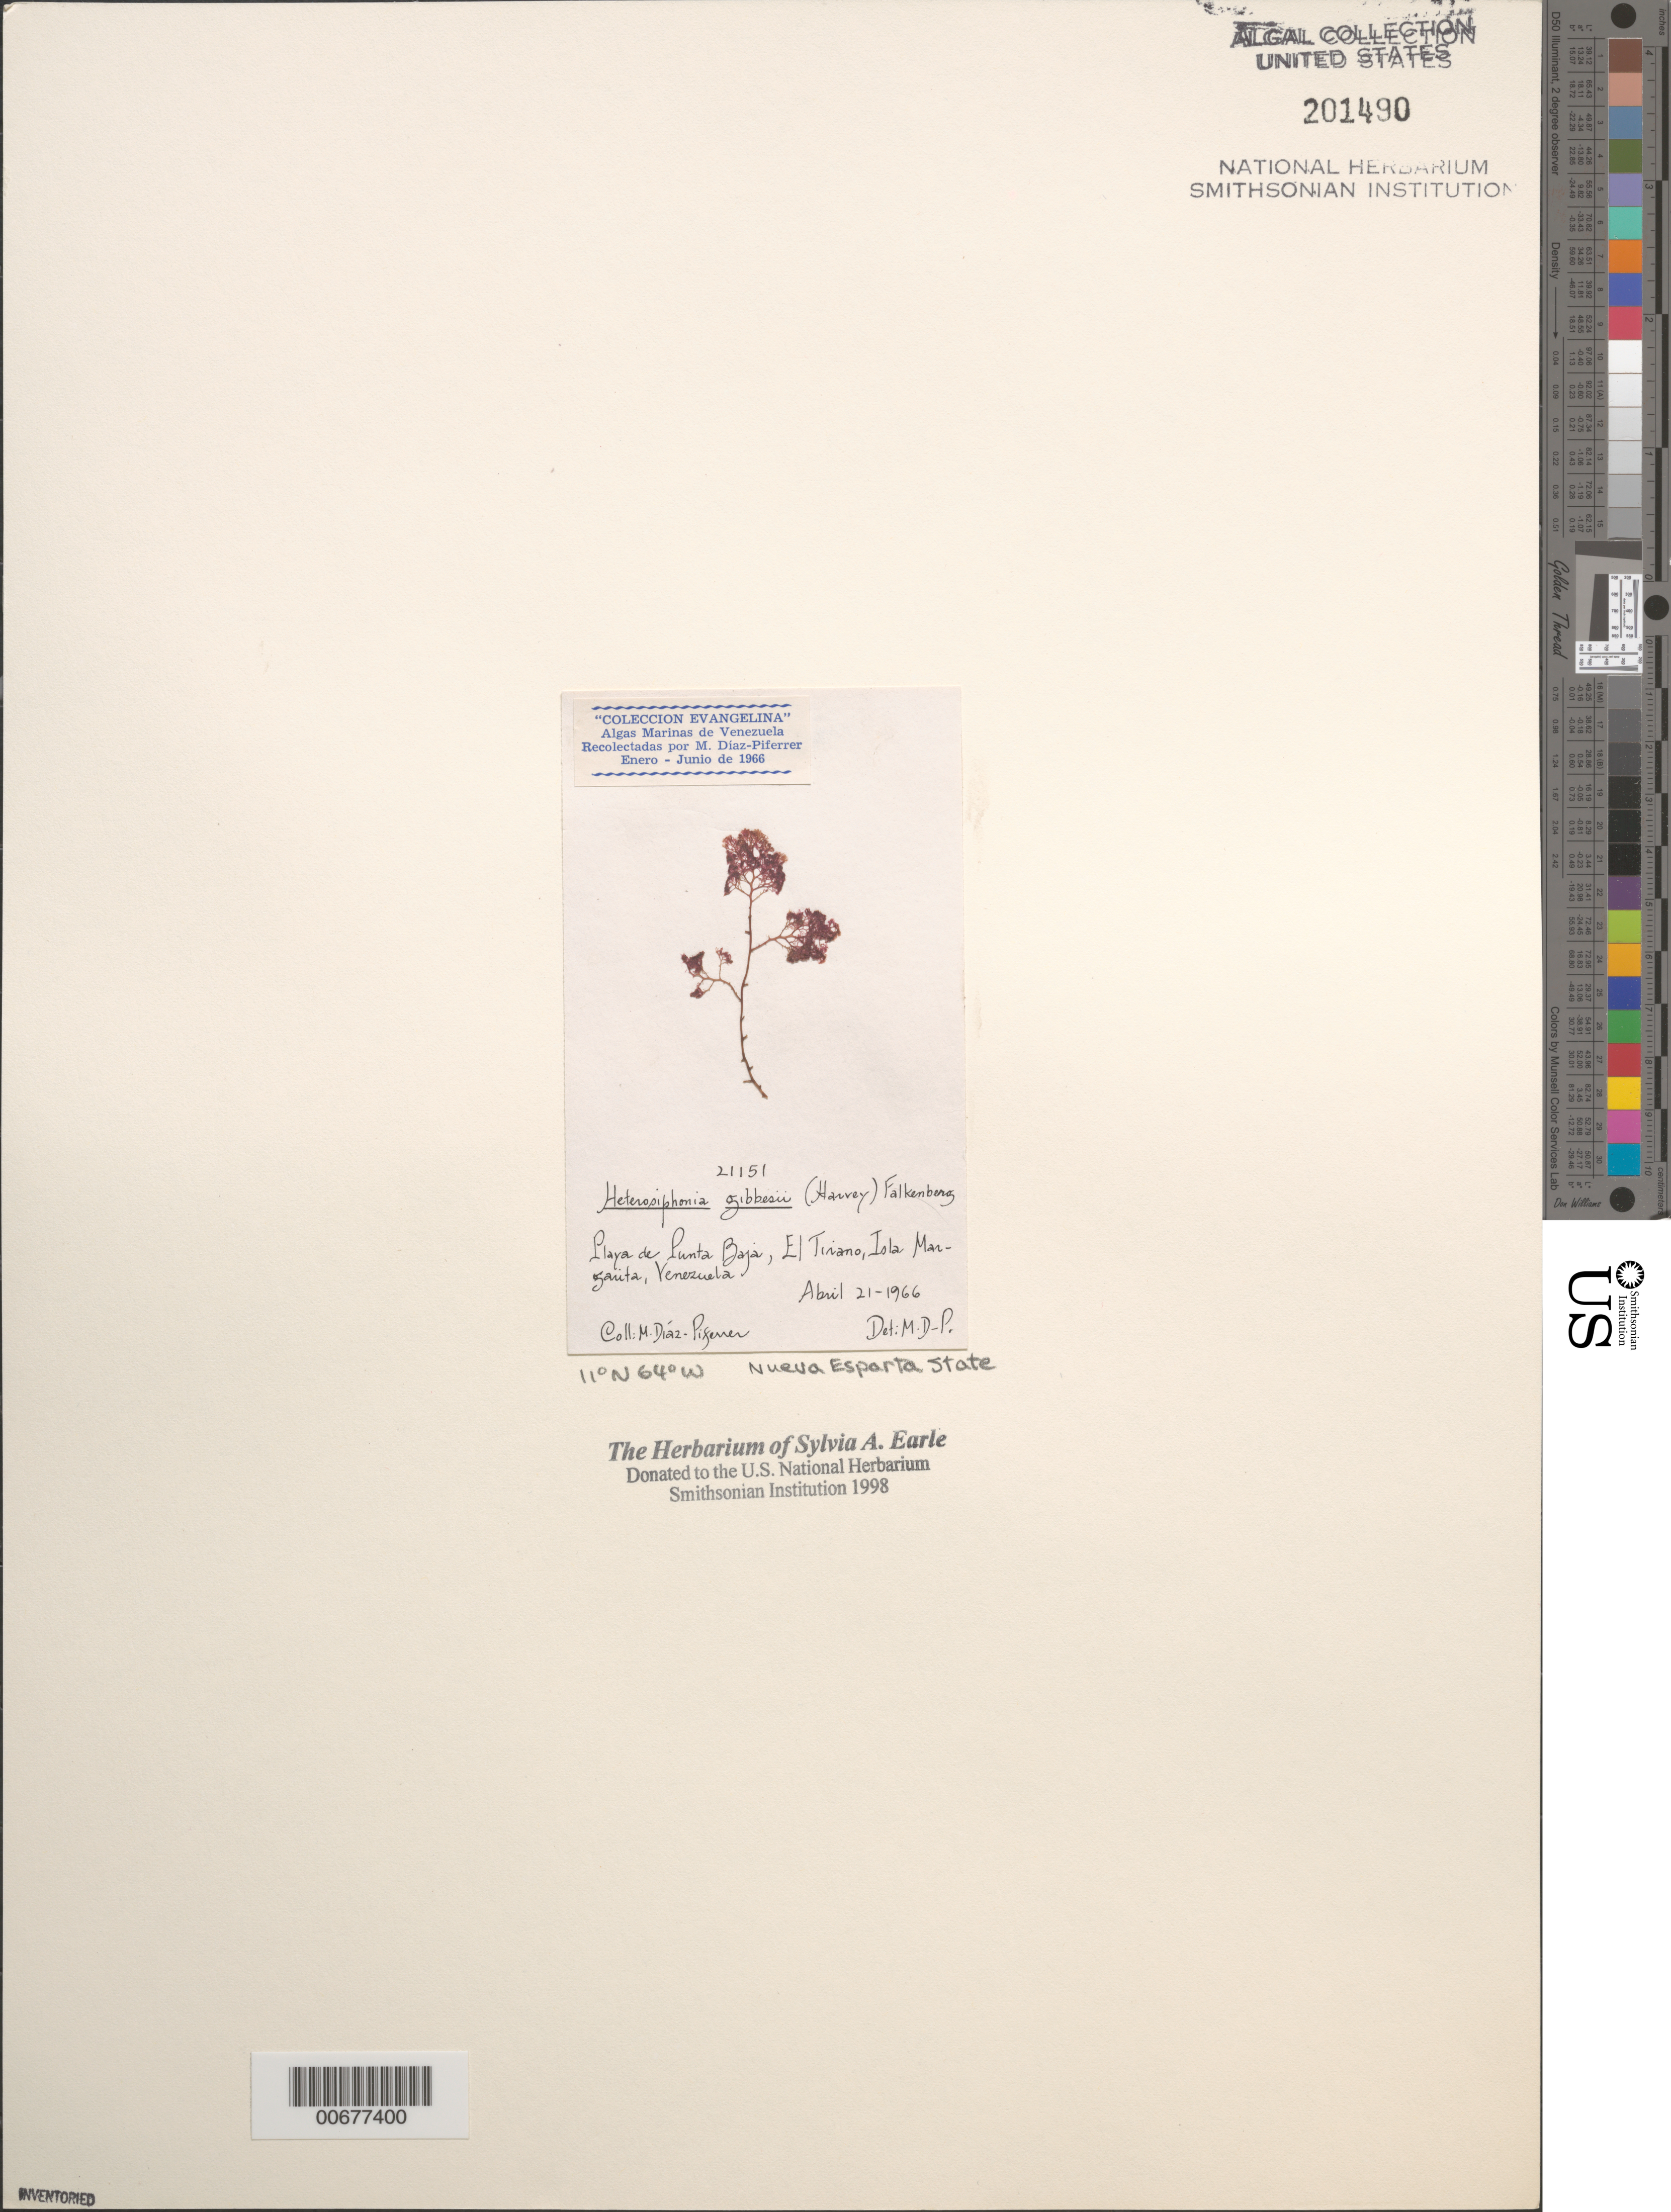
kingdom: Plantae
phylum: Rhodophyta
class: Florideophyceae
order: Ceramiales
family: Dasyaceae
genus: Heterosiphonia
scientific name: Heterosiphonia gibbesii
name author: (Harv.)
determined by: Diaz-Piferrer, M.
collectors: M. Diaz-Piferrer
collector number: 21151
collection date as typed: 21 Apr 1966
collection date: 1966-04-21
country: Venezuela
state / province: Nueva Esparta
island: Margarita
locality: Playa de Punta Baja, El Tirano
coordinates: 11 N, 64 W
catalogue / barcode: US 201490